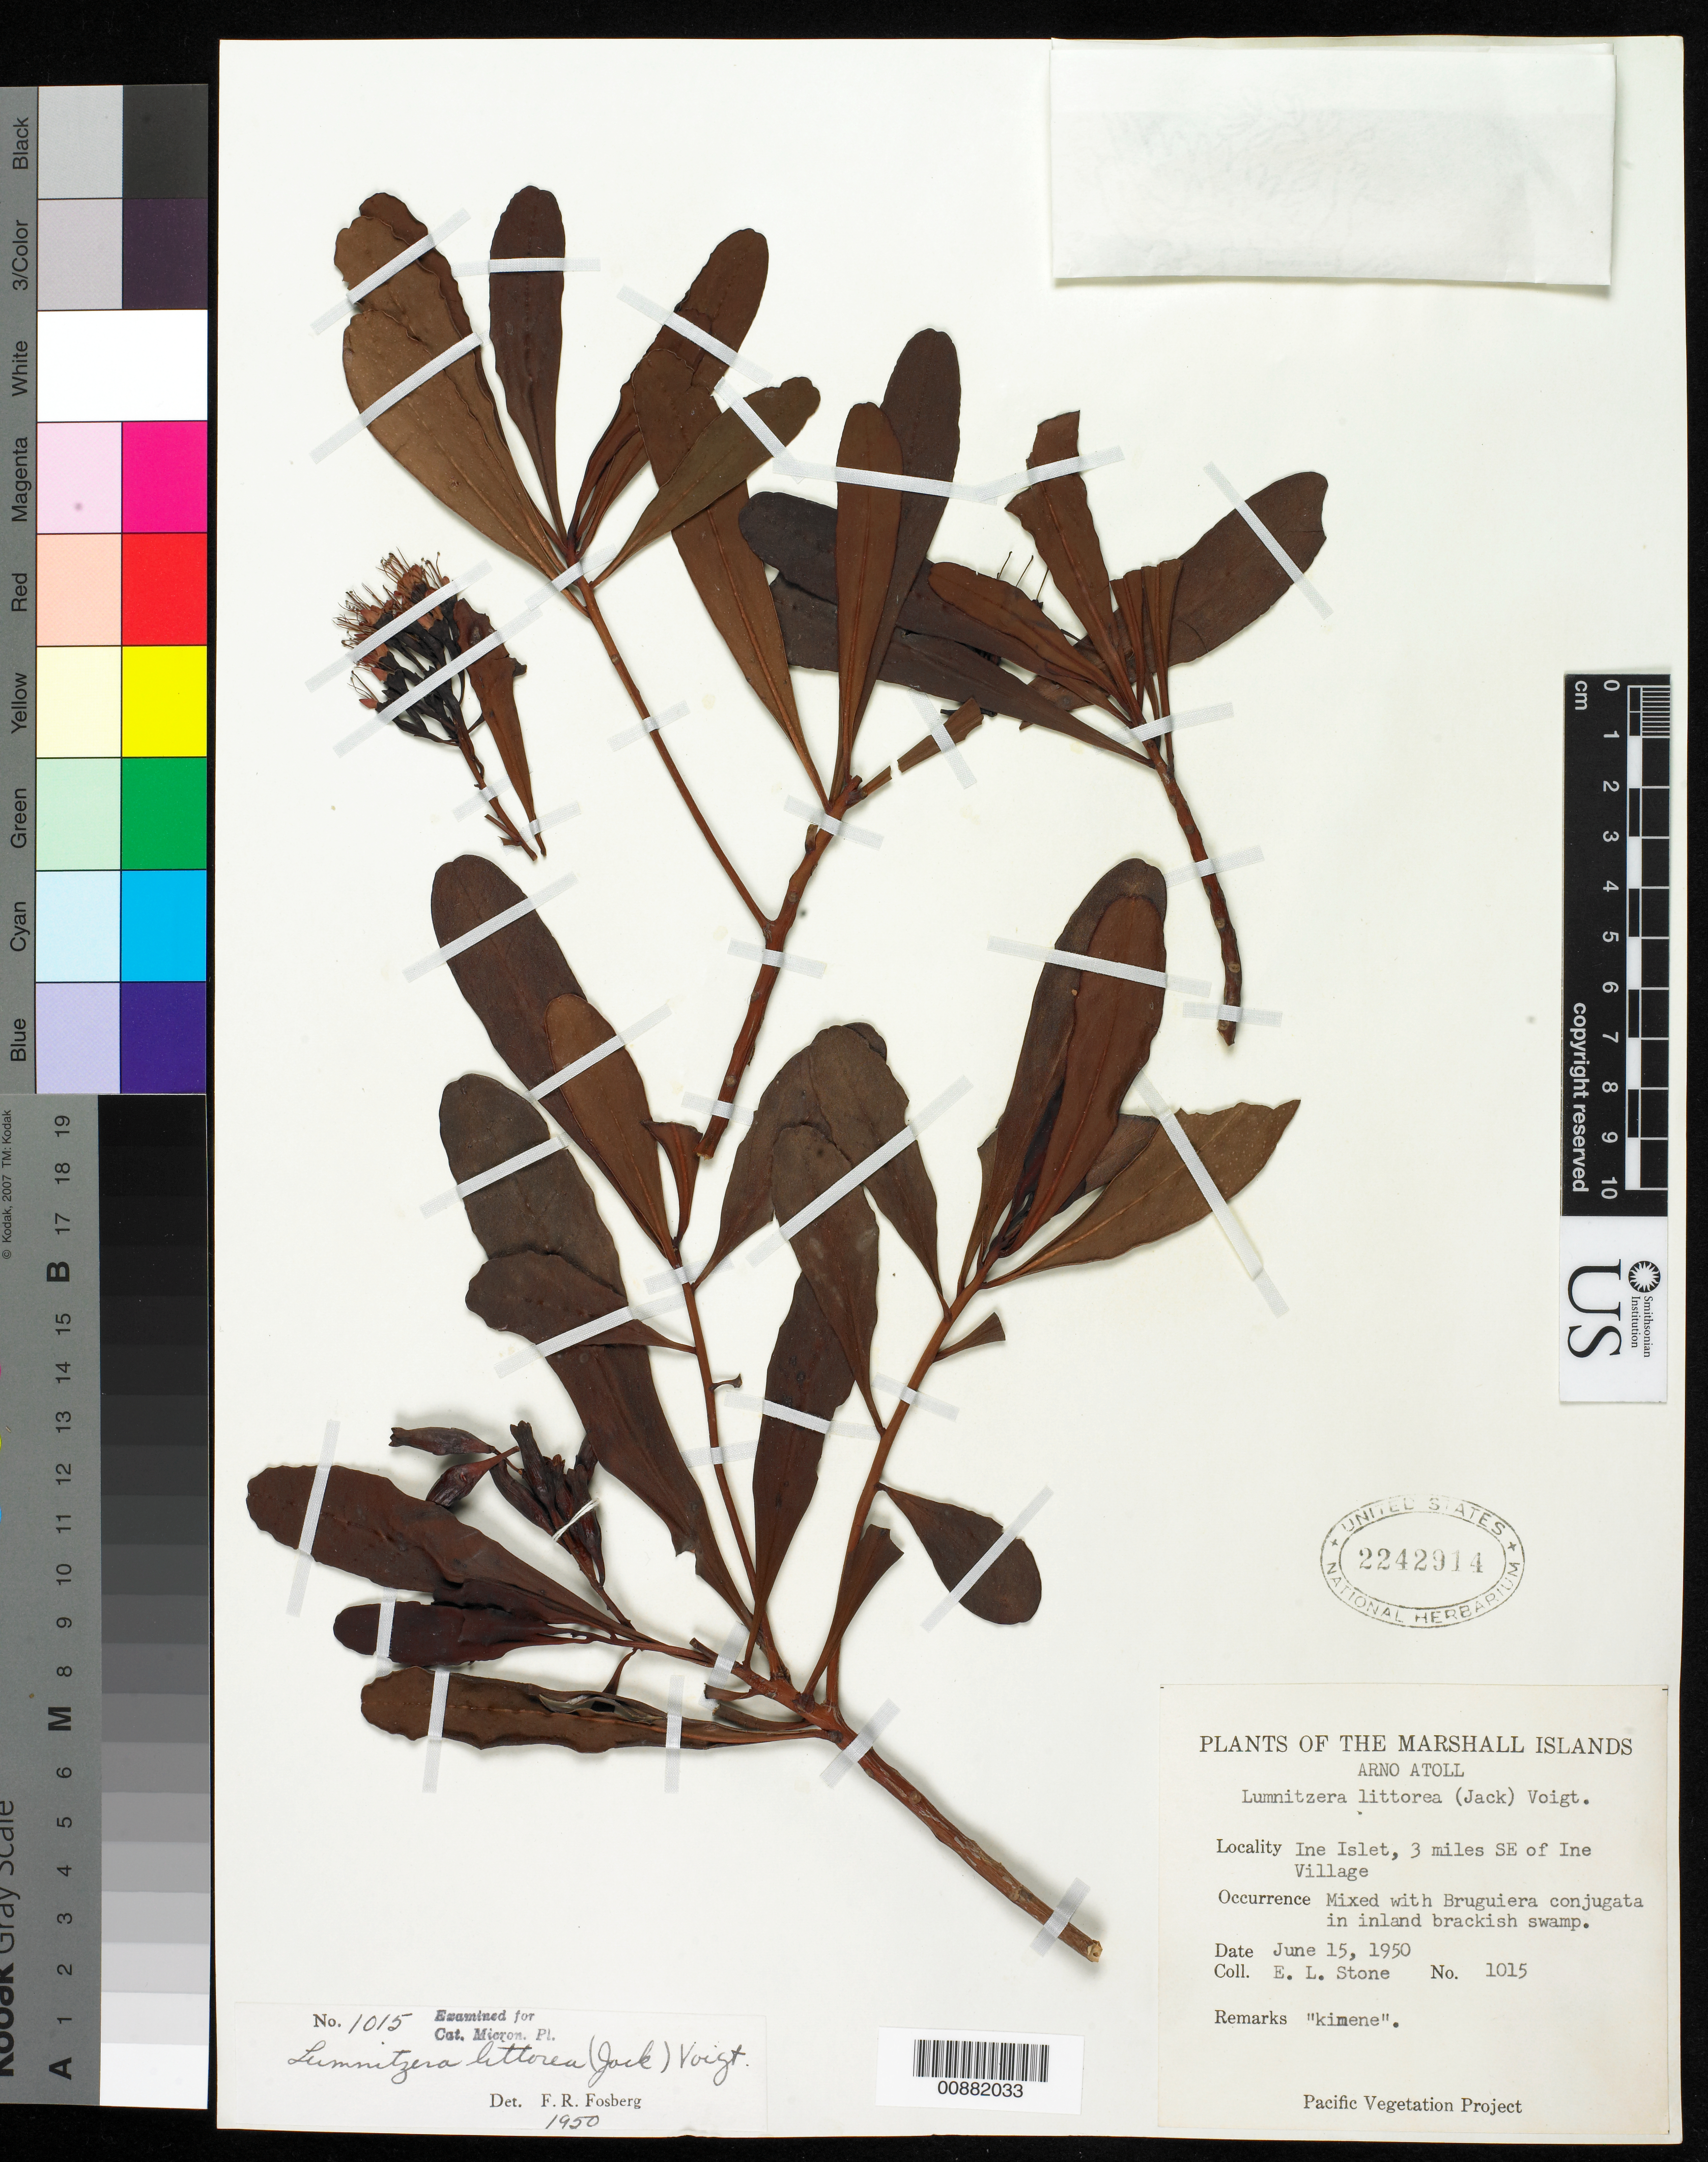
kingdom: Plantae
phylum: Tracheophyta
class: Magnoliopsida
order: Myrtales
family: Combretaceae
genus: Lumnitzera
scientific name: Lumnitzera littorea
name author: (Jack) Voight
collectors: B. C. Stone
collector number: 1015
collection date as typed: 15 Jun 1950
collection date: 1950-06-15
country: Marshall Islands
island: Arno Atoll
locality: Ine Islet, 3 miles SE of Ine Village.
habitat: Mixed with Bruguiera conjugata in inland brackish swamp.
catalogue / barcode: US 2242914